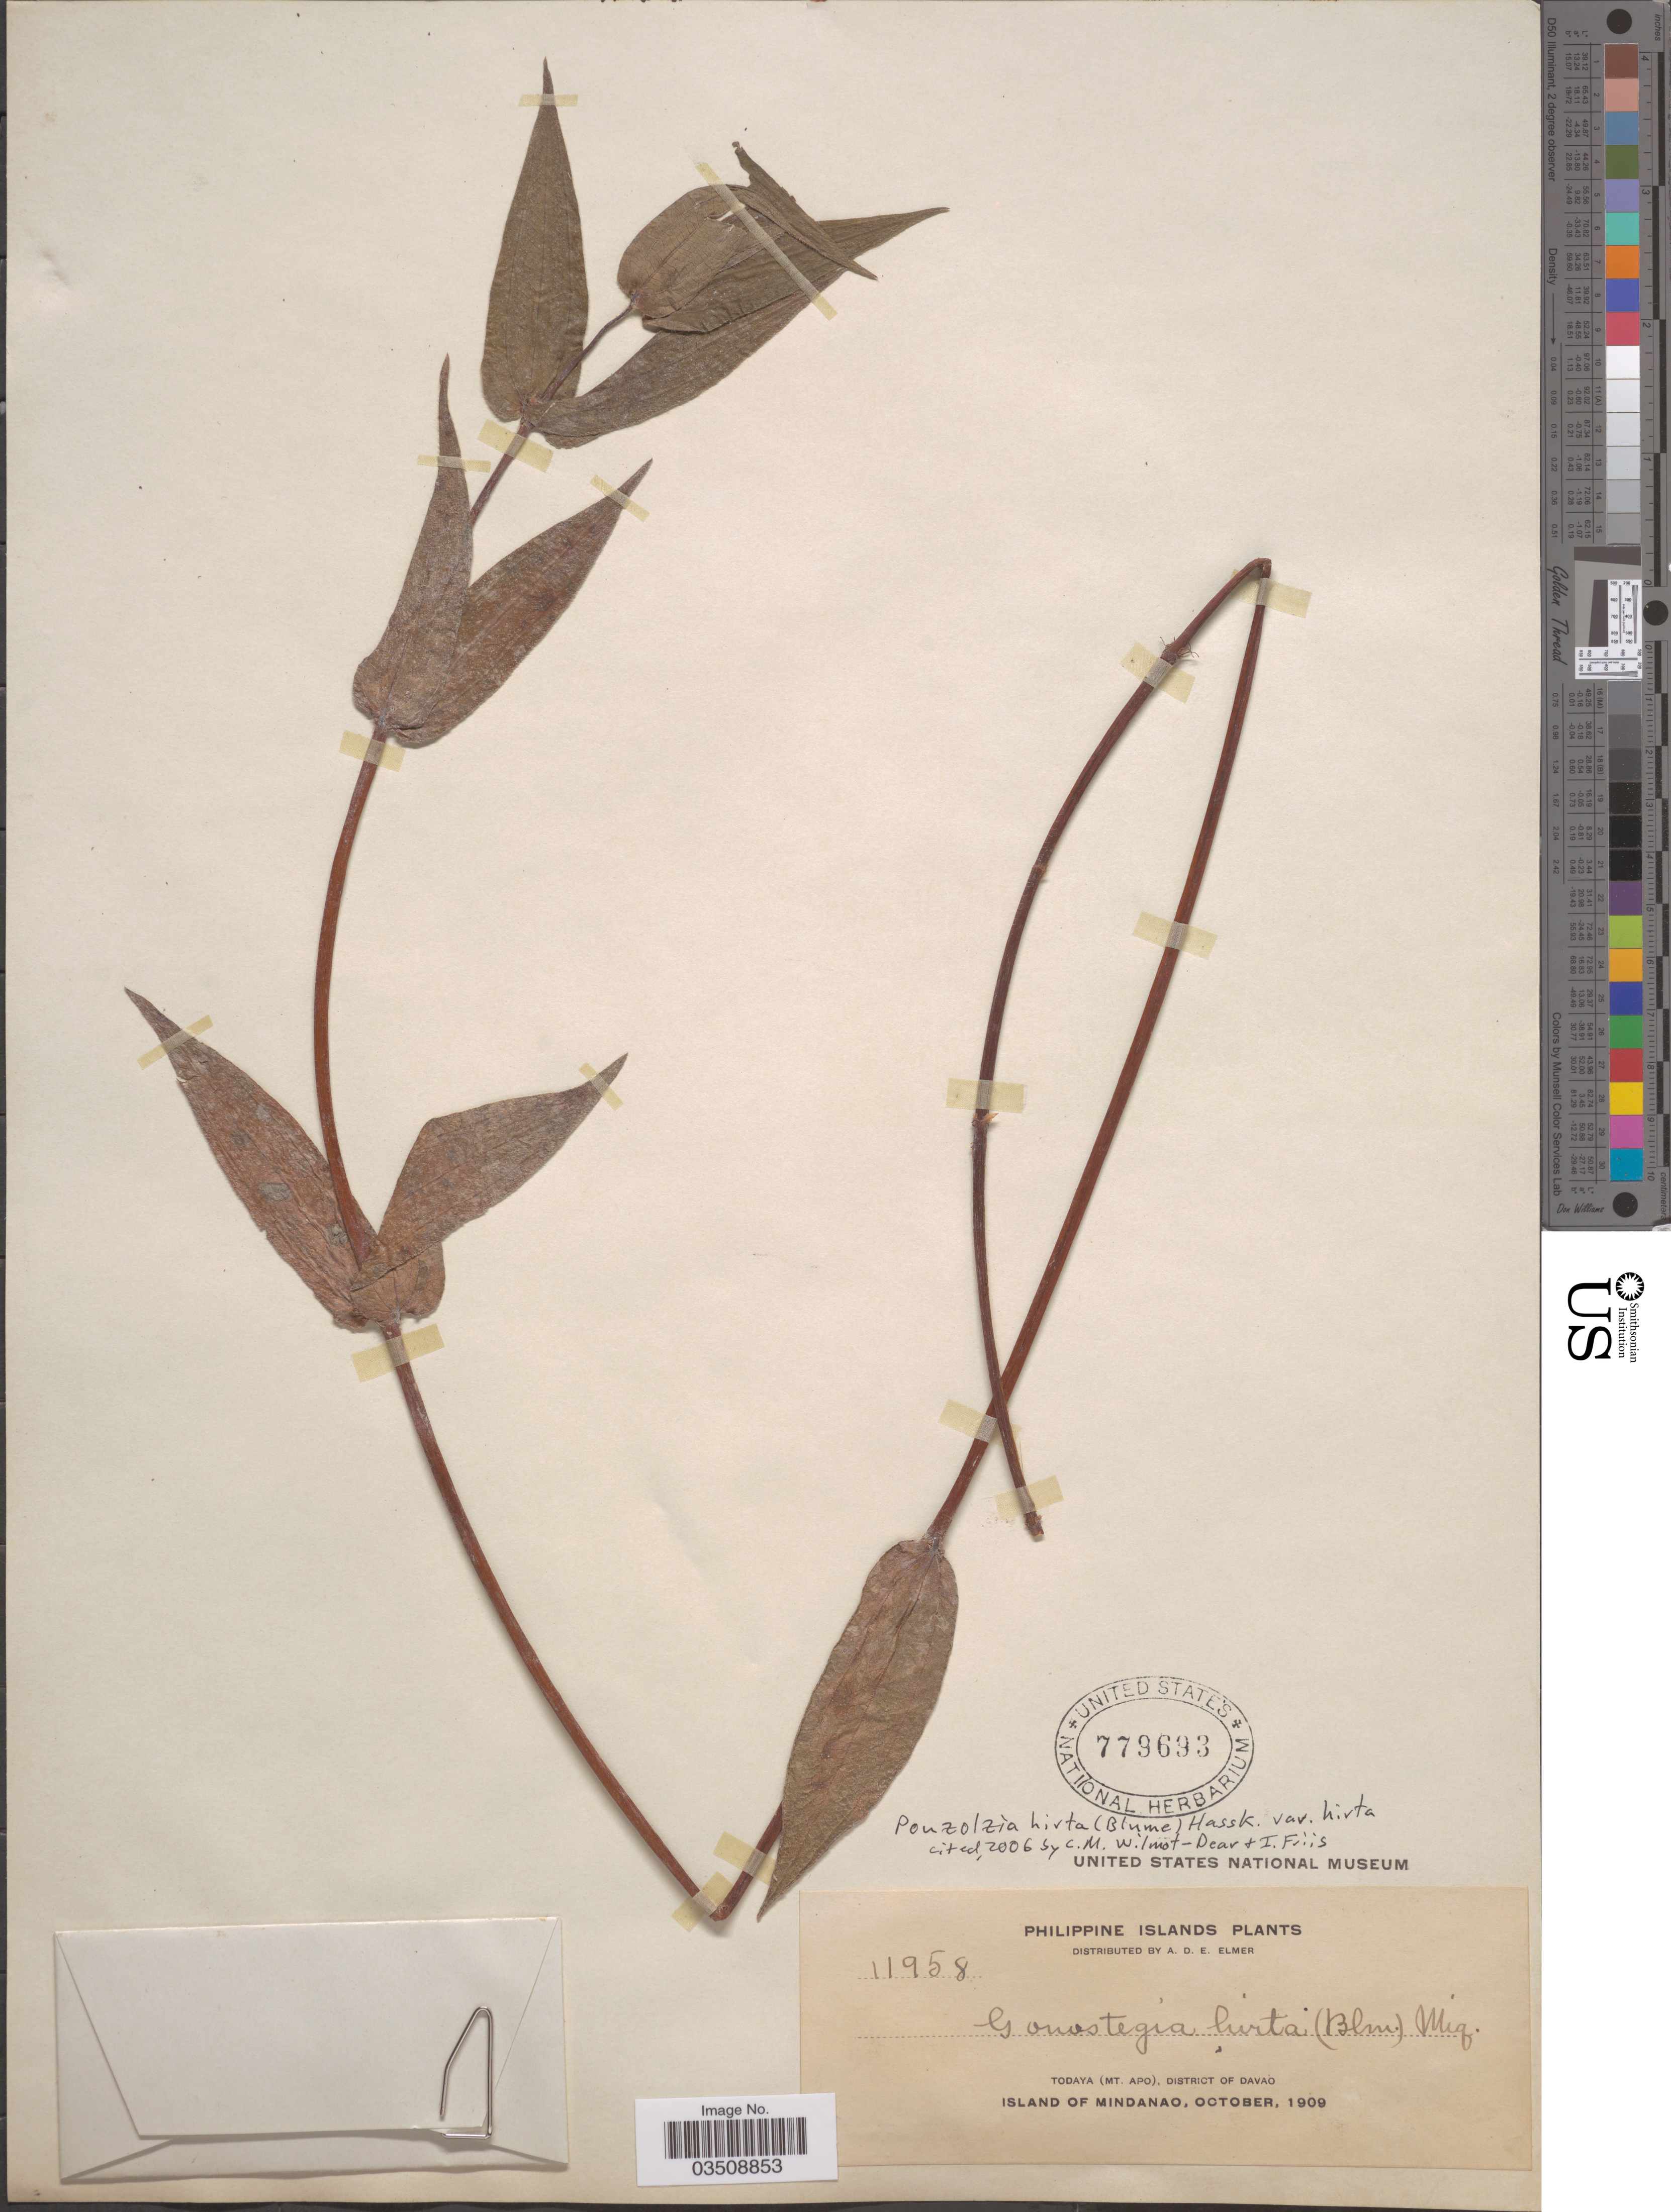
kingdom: Plantae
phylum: Tracheophyta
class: Magnoliopsida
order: Rosales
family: Urticaceae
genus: Gonostegia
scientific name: Gonostegia triandra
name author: (Blume) Miq.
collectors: A. D. E. Elmer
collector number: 11958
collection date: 1909-10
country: Philippines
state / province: Davao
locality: Todaya (Mt. Apo), District of Davao. Island of Mindanao.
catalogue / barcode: US 779693